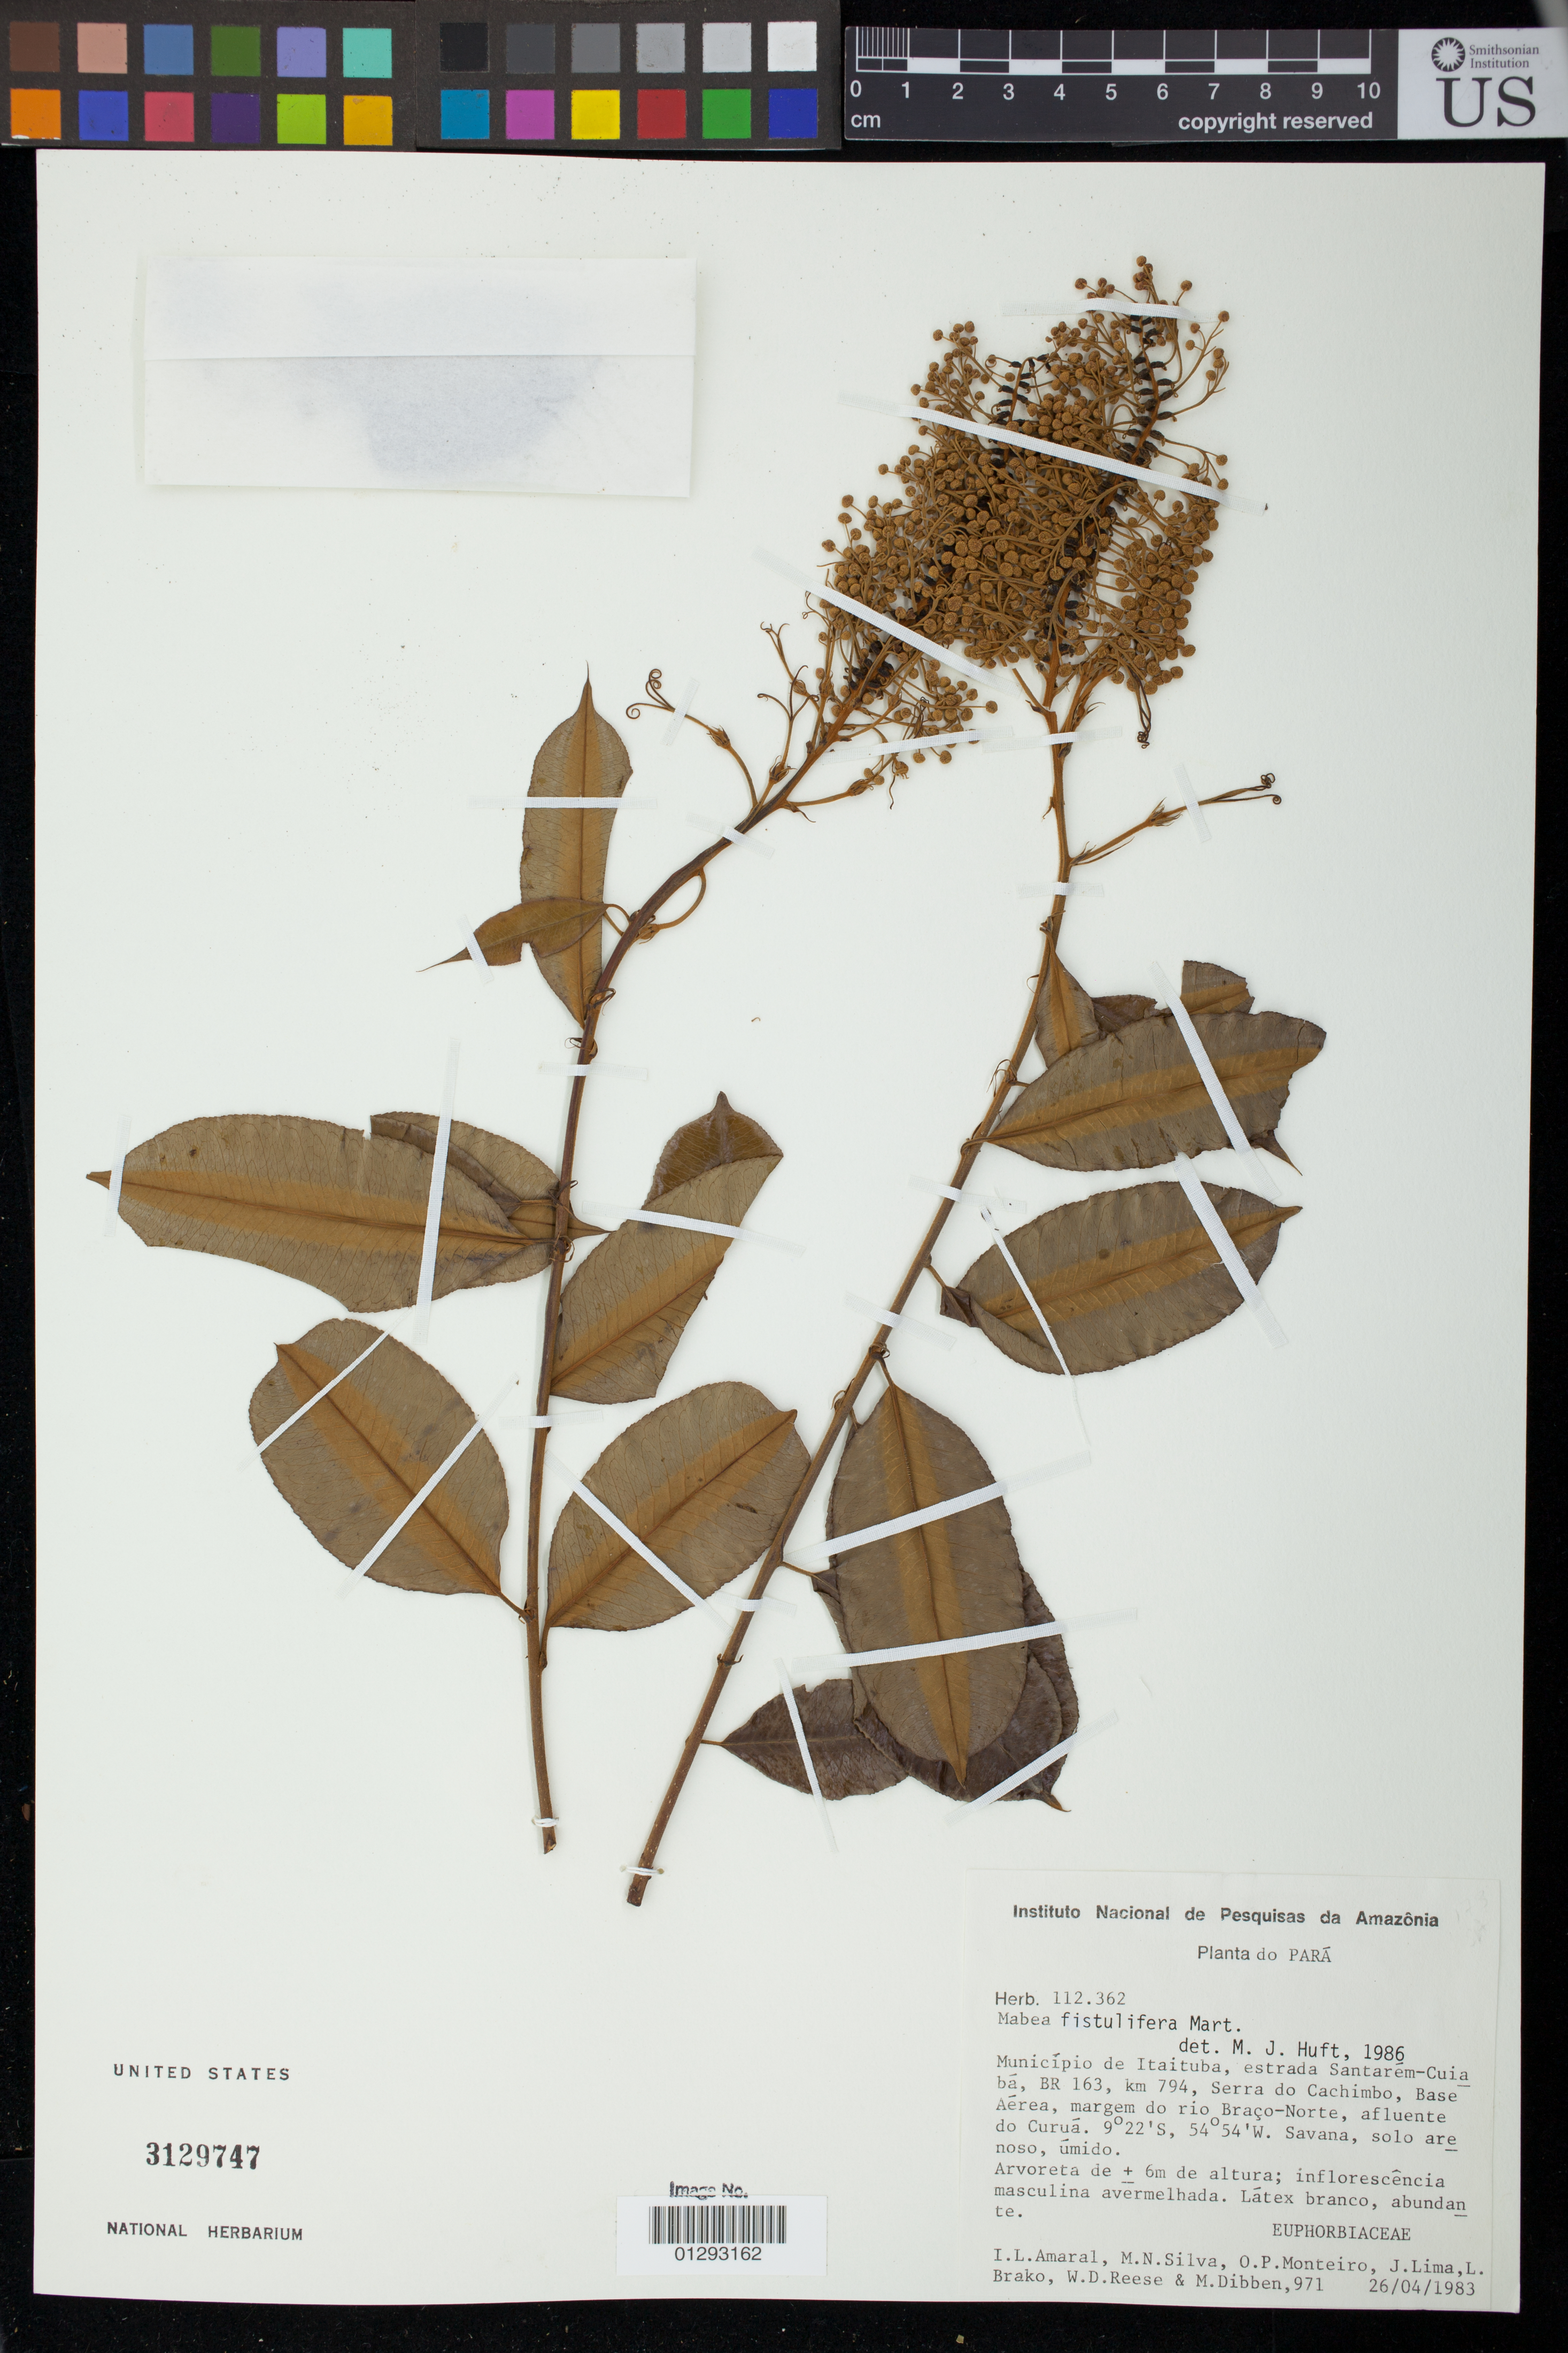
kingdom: Plantae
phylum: Tracheophyta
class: Magnoliopsida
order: Malpighiales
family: Euphorbiaceae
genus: Mabea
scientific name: Mabea fistulifera subsp. fistulifera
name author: Mart.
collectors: I. L. Amaral, M. Silva, O. P. Monteiro, J. Lima, L. Brako, W. Reese & M. Dibben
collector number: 971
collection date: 1983-04-26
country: Brazil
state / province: Para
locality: Municipio de Itaituba, estrada Santarem-Cuiaba, BR 163, km 794, Serra do Cachimbo, Base Aerea, margem do rio Braco-Norte, afluente do Curua.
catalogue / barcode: US 3129747